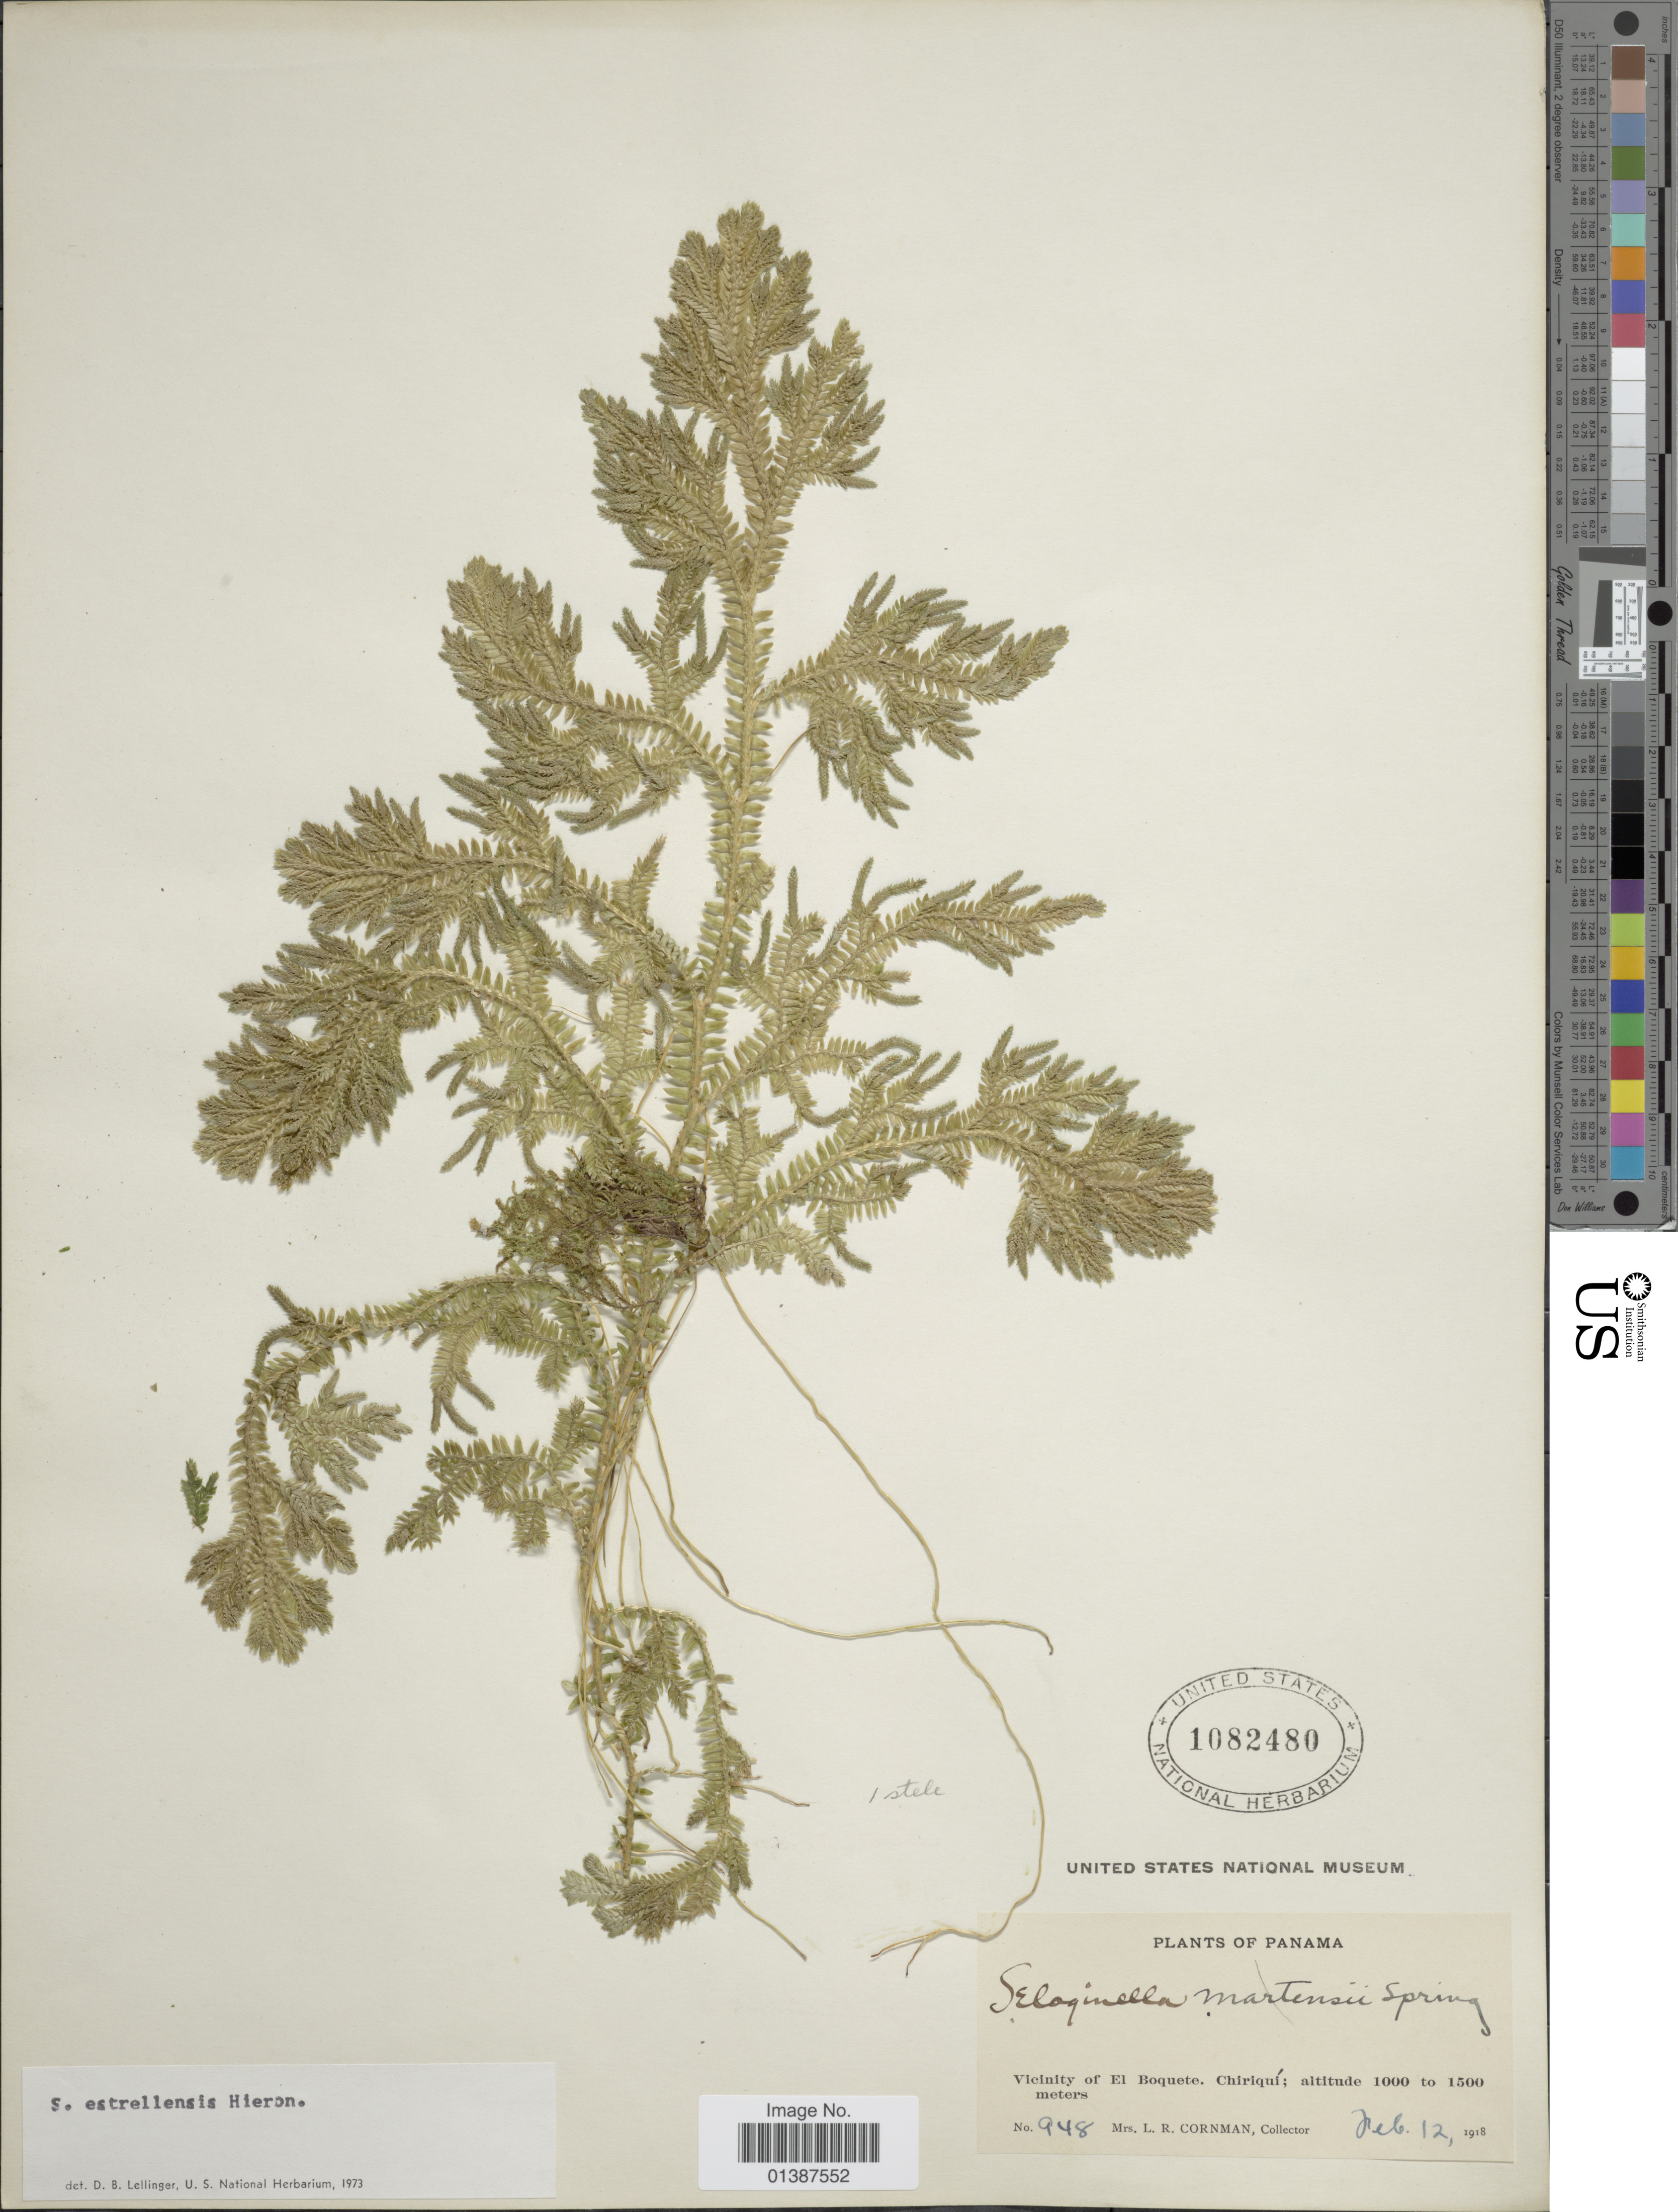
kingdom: Plantae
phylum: Tracheophyta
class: Lycopodiopsida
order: Selaginellales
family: Selaginellaceae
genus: Selaginella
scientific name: Selaginella estrellensis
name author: Hieron.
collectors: L. Cornman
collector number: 948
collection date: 1918-02-12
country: Panama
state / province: Chiriqui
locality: Vicinity of El Boquete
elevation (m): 1000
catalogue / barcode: US 1082480